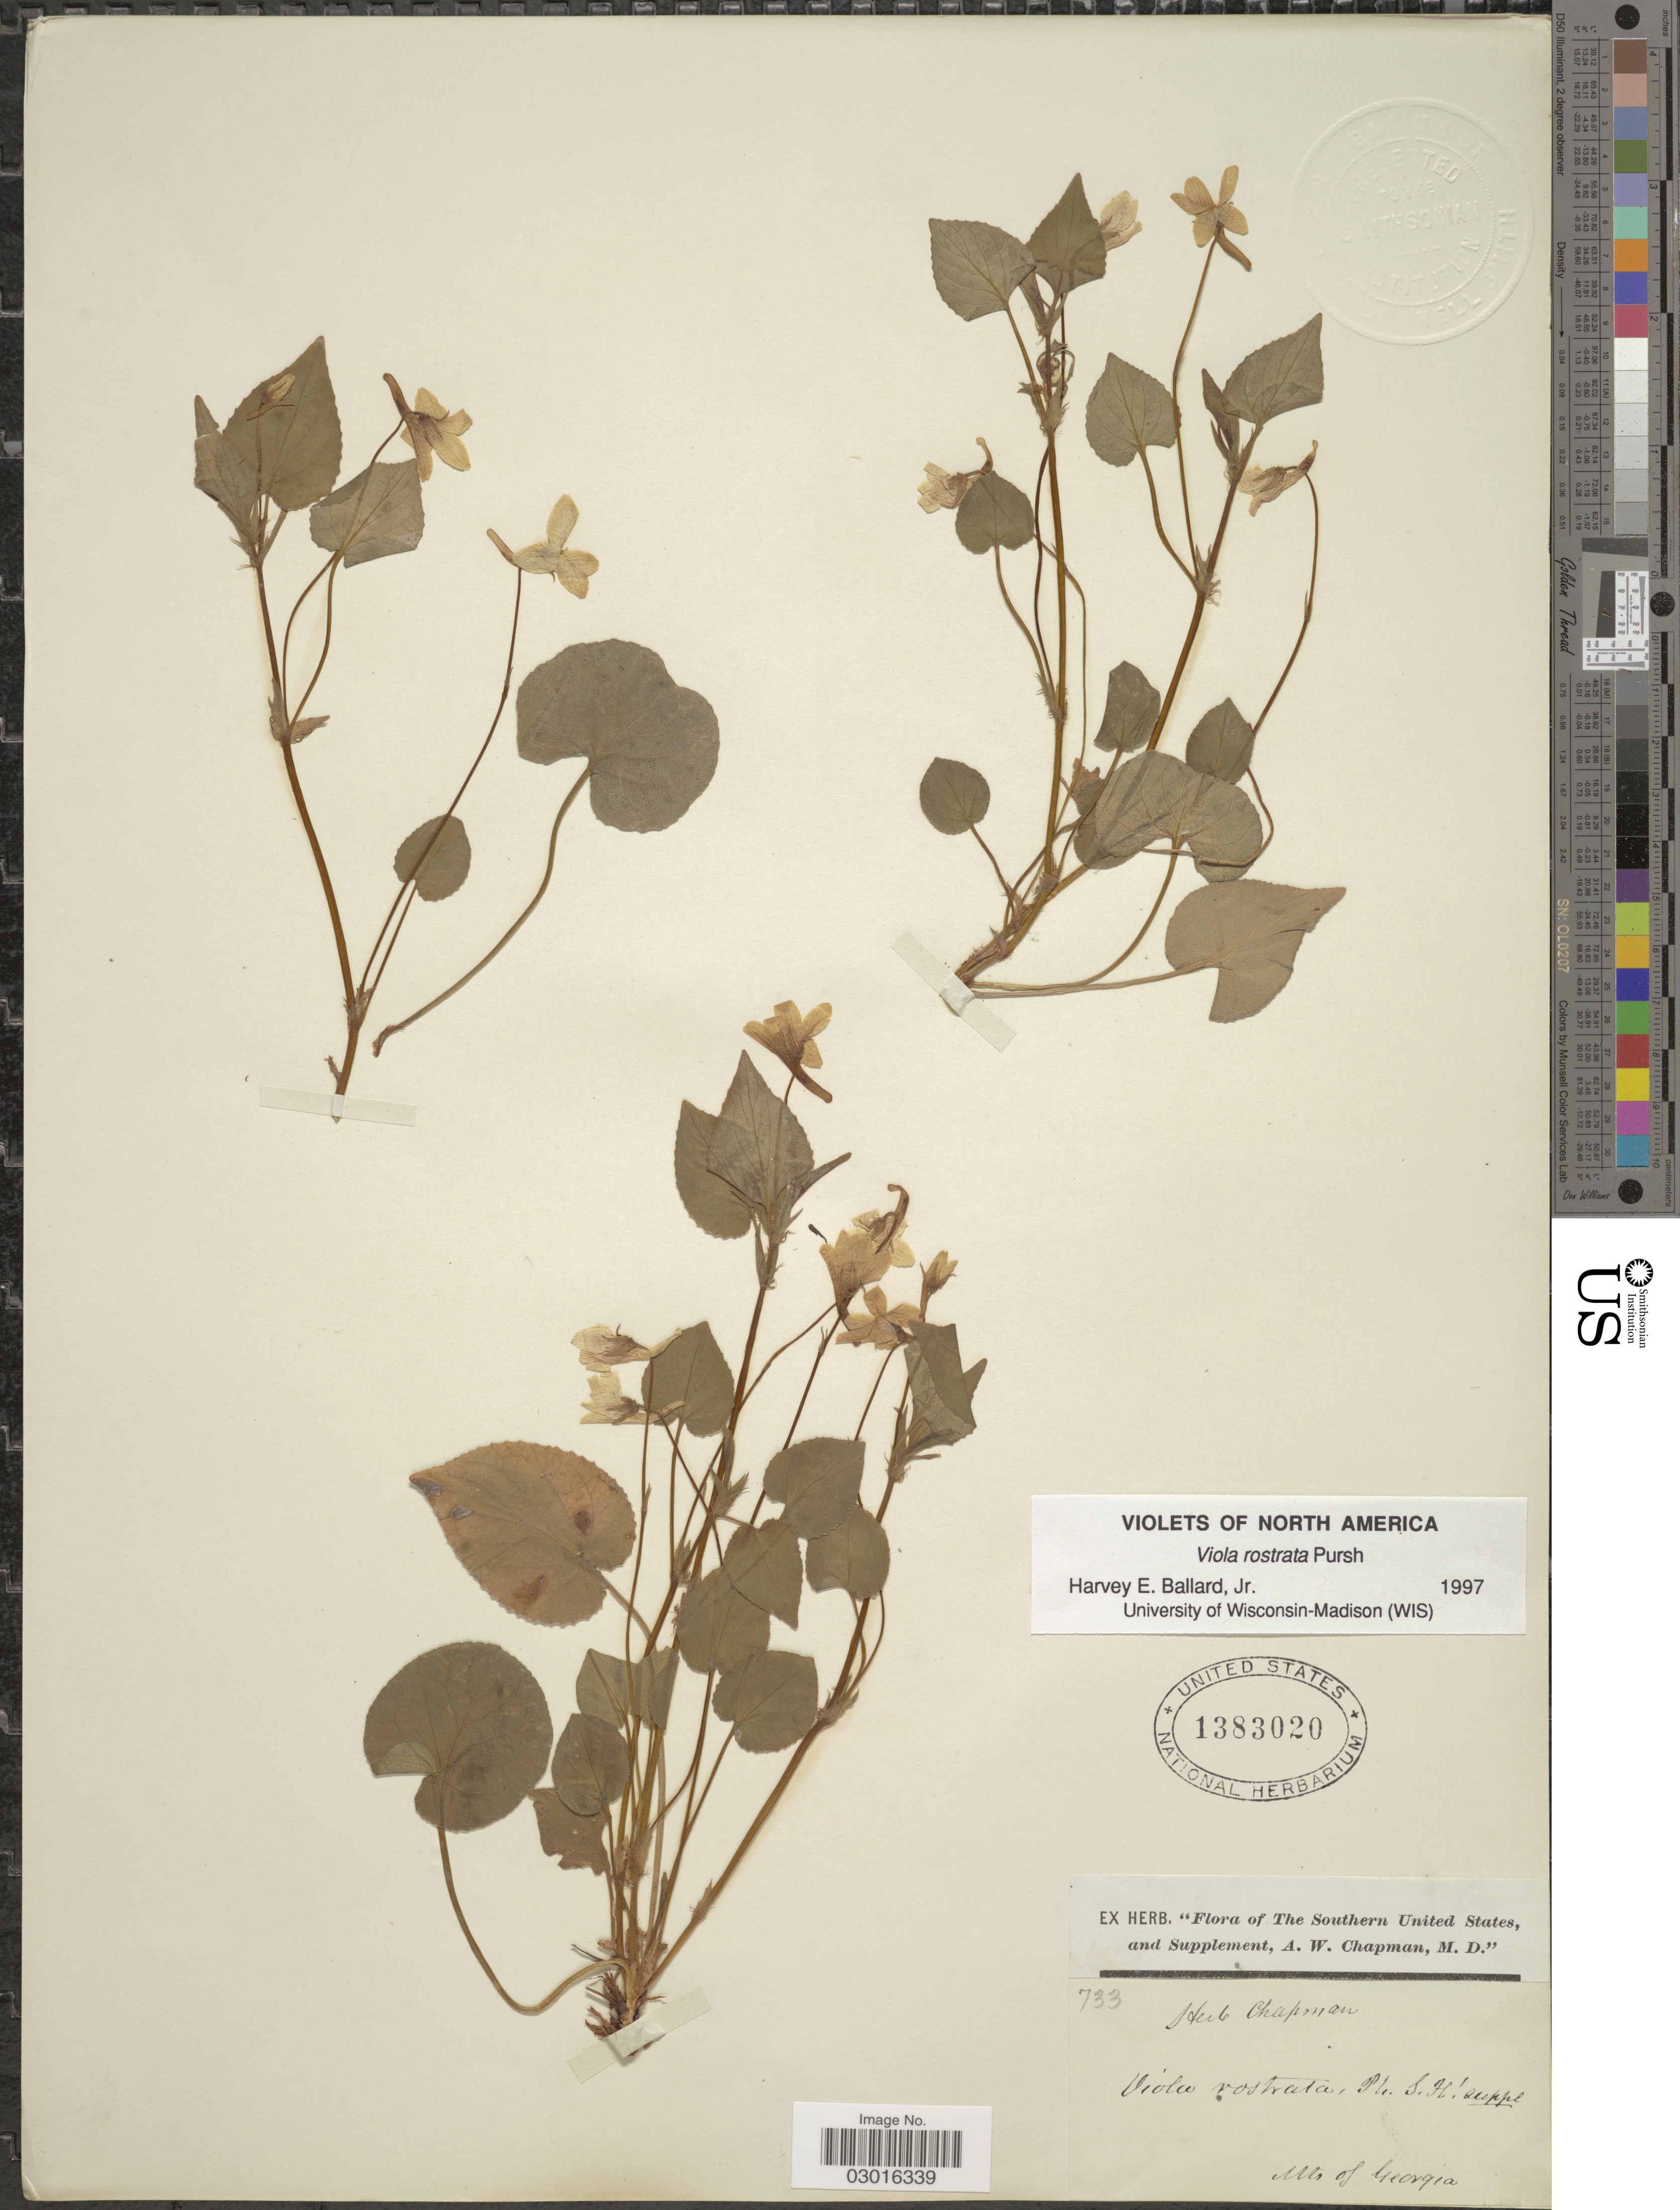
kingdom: Plantae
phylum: Tracheophyta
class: Magnoliopsida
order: Malpighiales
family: Violaceae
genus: Viola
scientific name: Viola rostrata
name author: Pursh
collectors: ex herb. Chapman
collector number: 733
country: United States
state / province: Georgia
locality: The Southern United States, and Supplement, Mts of Georgia.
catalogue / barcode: US 1383020